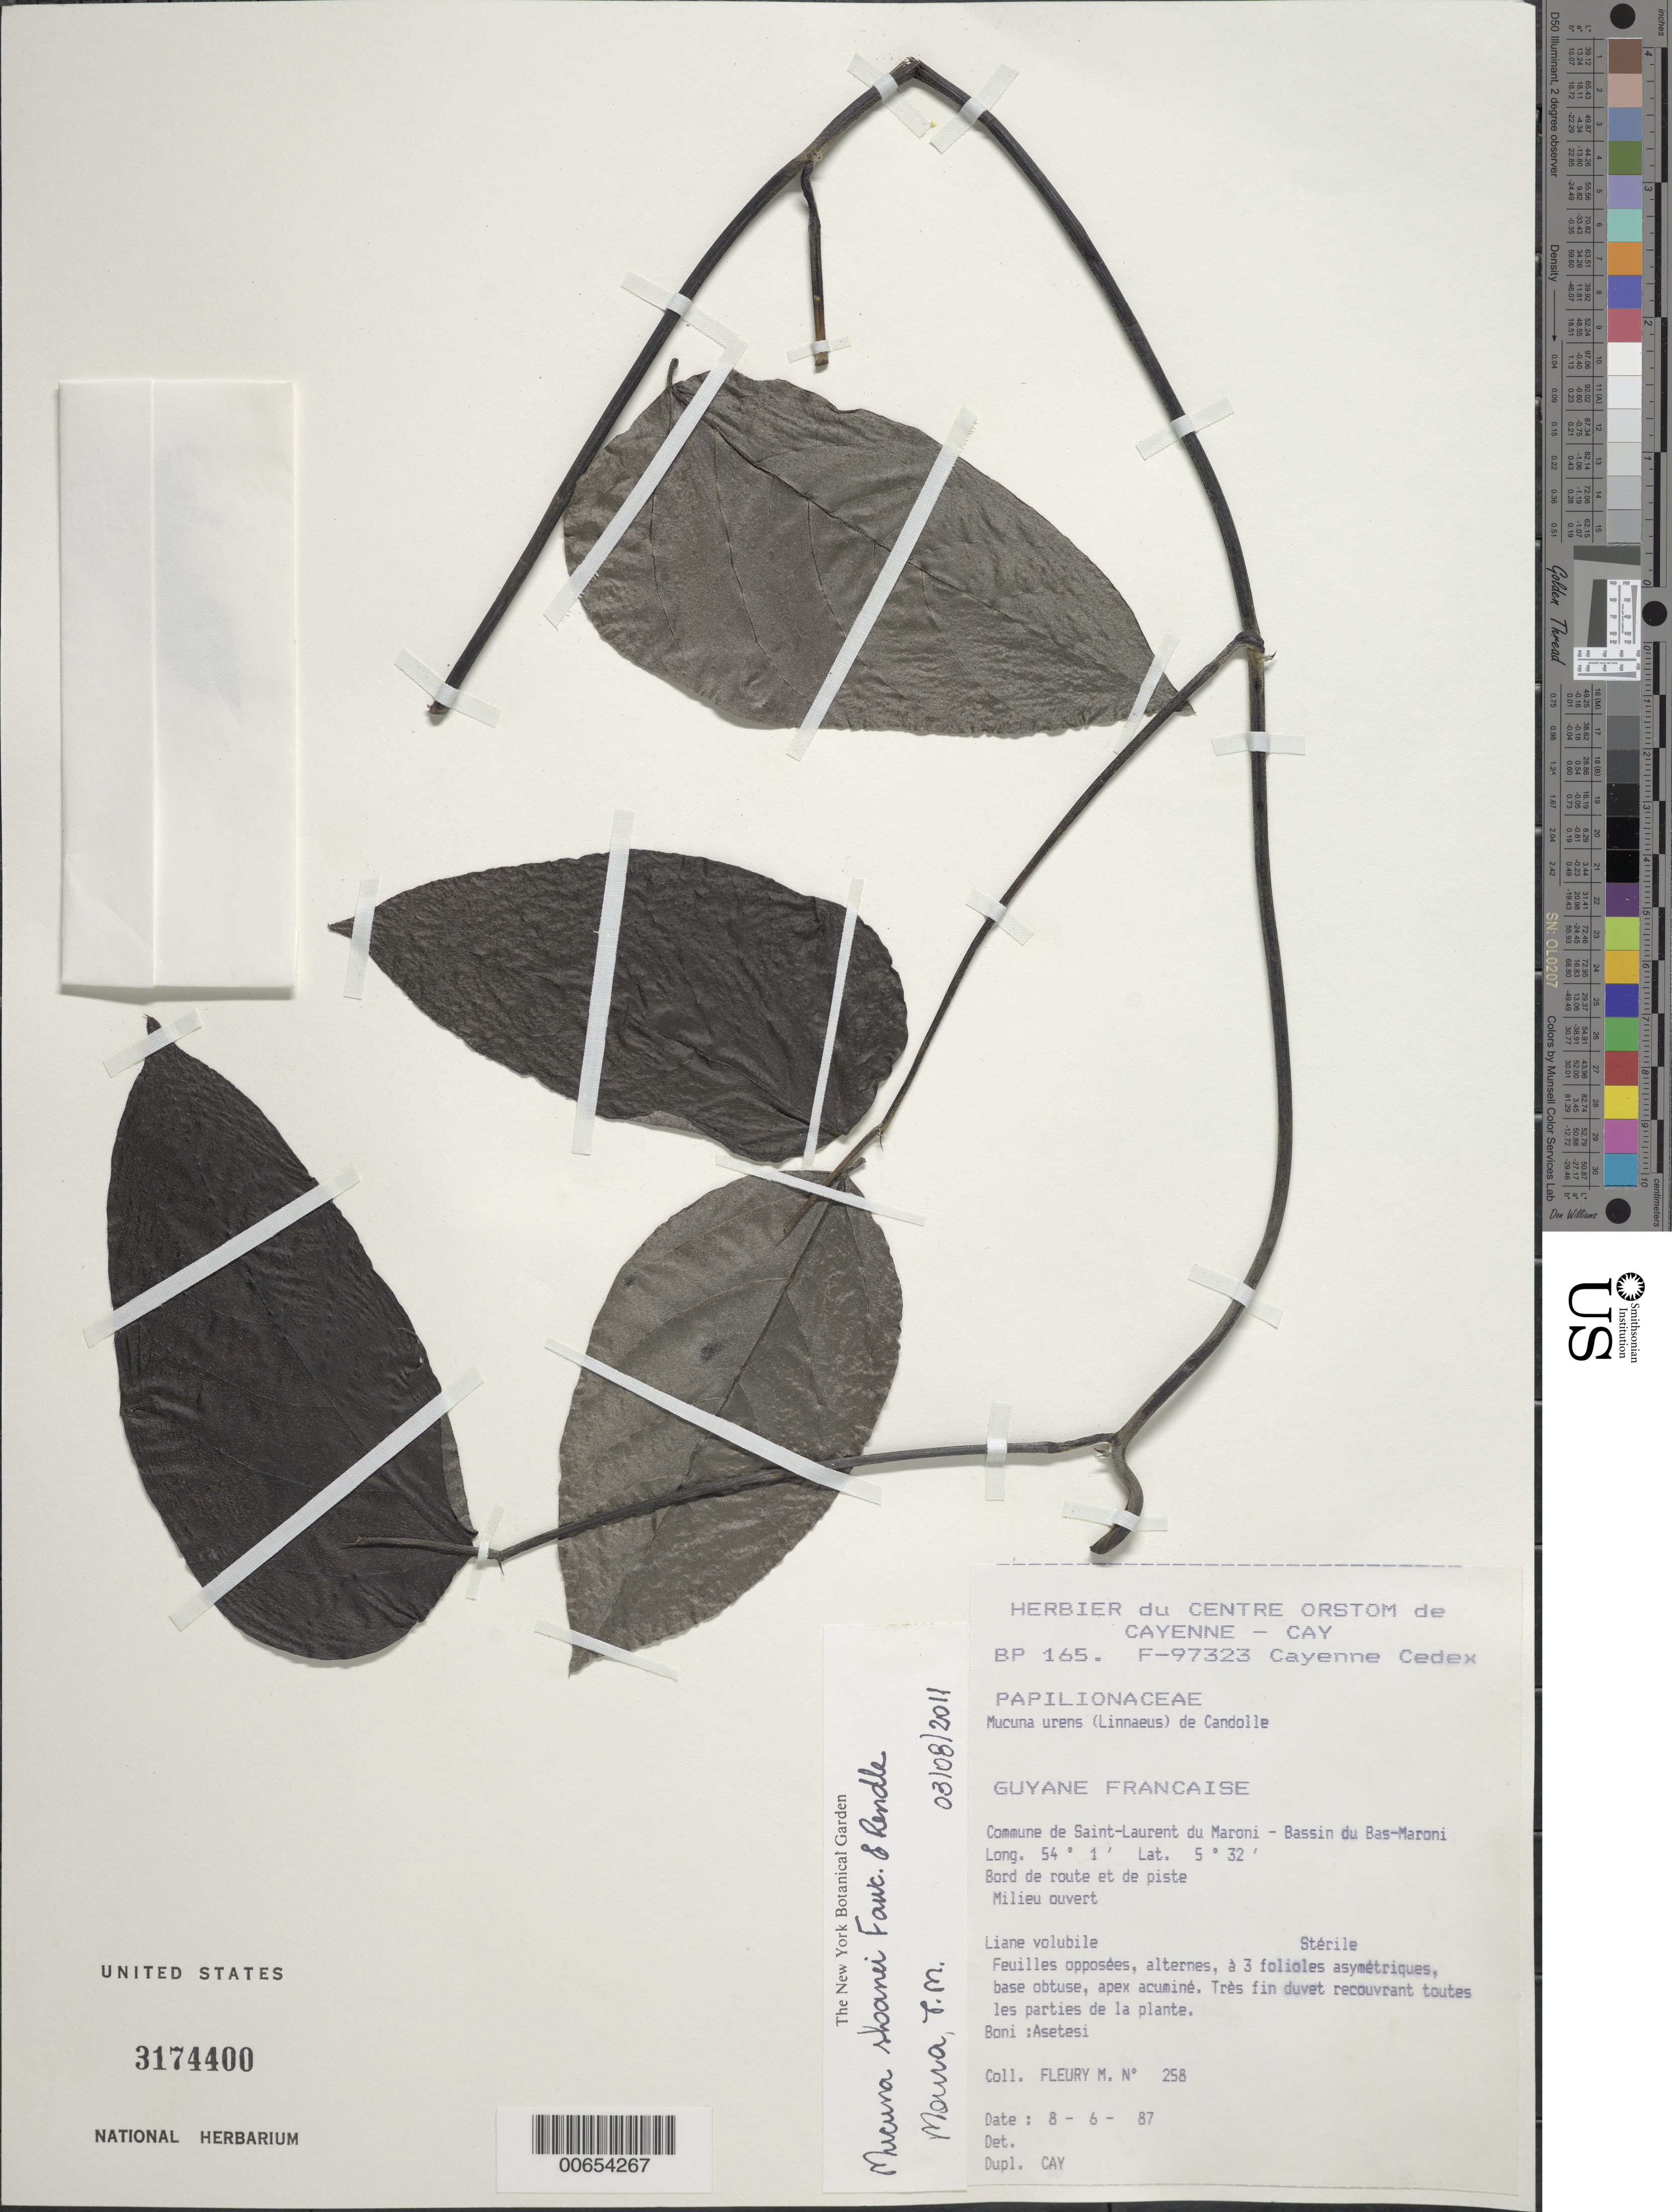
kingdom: Plantae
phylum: Tracheophyta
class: Magnoliopsida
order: Fabales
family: Fabaceae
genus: Mucuna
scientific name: Mucuna sloanei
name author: Fawc. & Rendle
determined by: Moura, T. M. de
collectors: M. Fleury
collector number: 258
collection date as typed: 8-Jun-87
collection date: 1987-06-08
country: French Guiana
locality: Commune de Saint-Laurent du Maroni, Bassin du Bas-Maroni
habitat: Bord de route et de piste. Milieu ouvert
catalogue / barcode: US 3174400